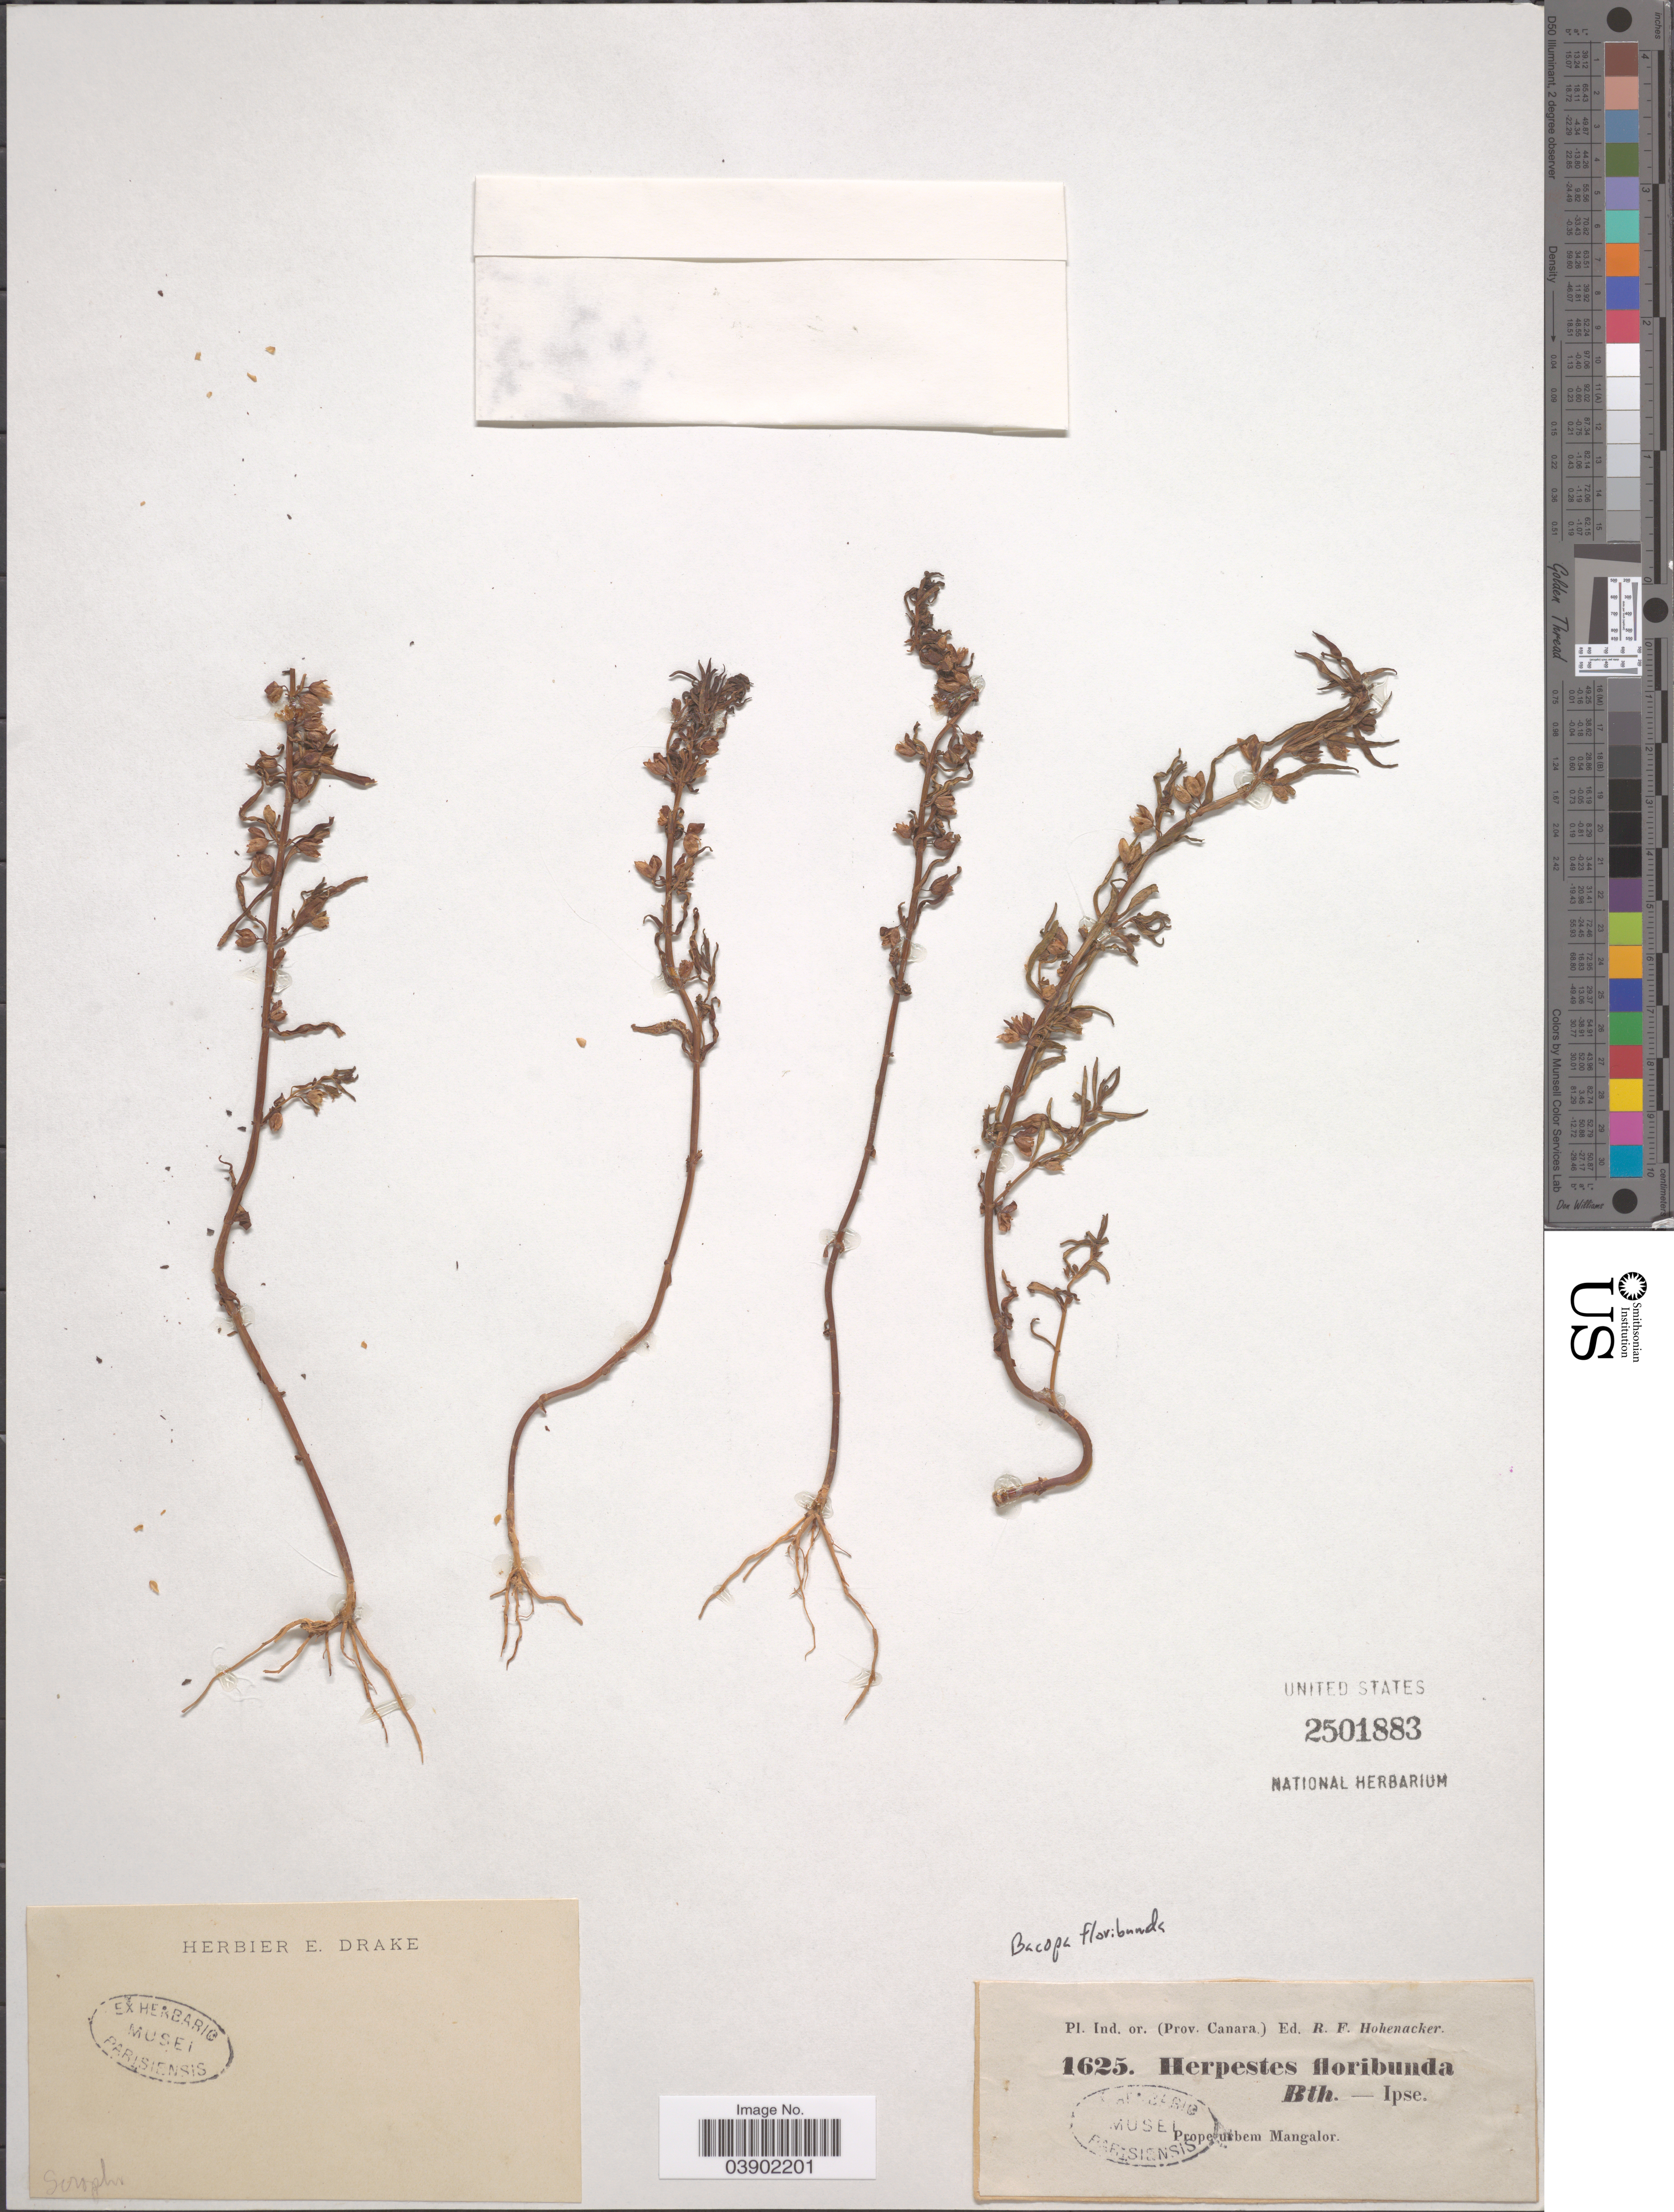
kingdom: Plantae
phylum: Tracheophyta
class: Magnoliopsida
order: Lamiales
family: Plantaginaceae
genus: Bacopa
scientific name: Bacopa floribunda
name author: (R. Br.) Wettst.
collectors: R. F. Hohenacker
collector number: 1625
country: India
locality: Ind. or. (Prov. Canara). Prope urbem Mangalor.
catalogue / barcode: US 2501883